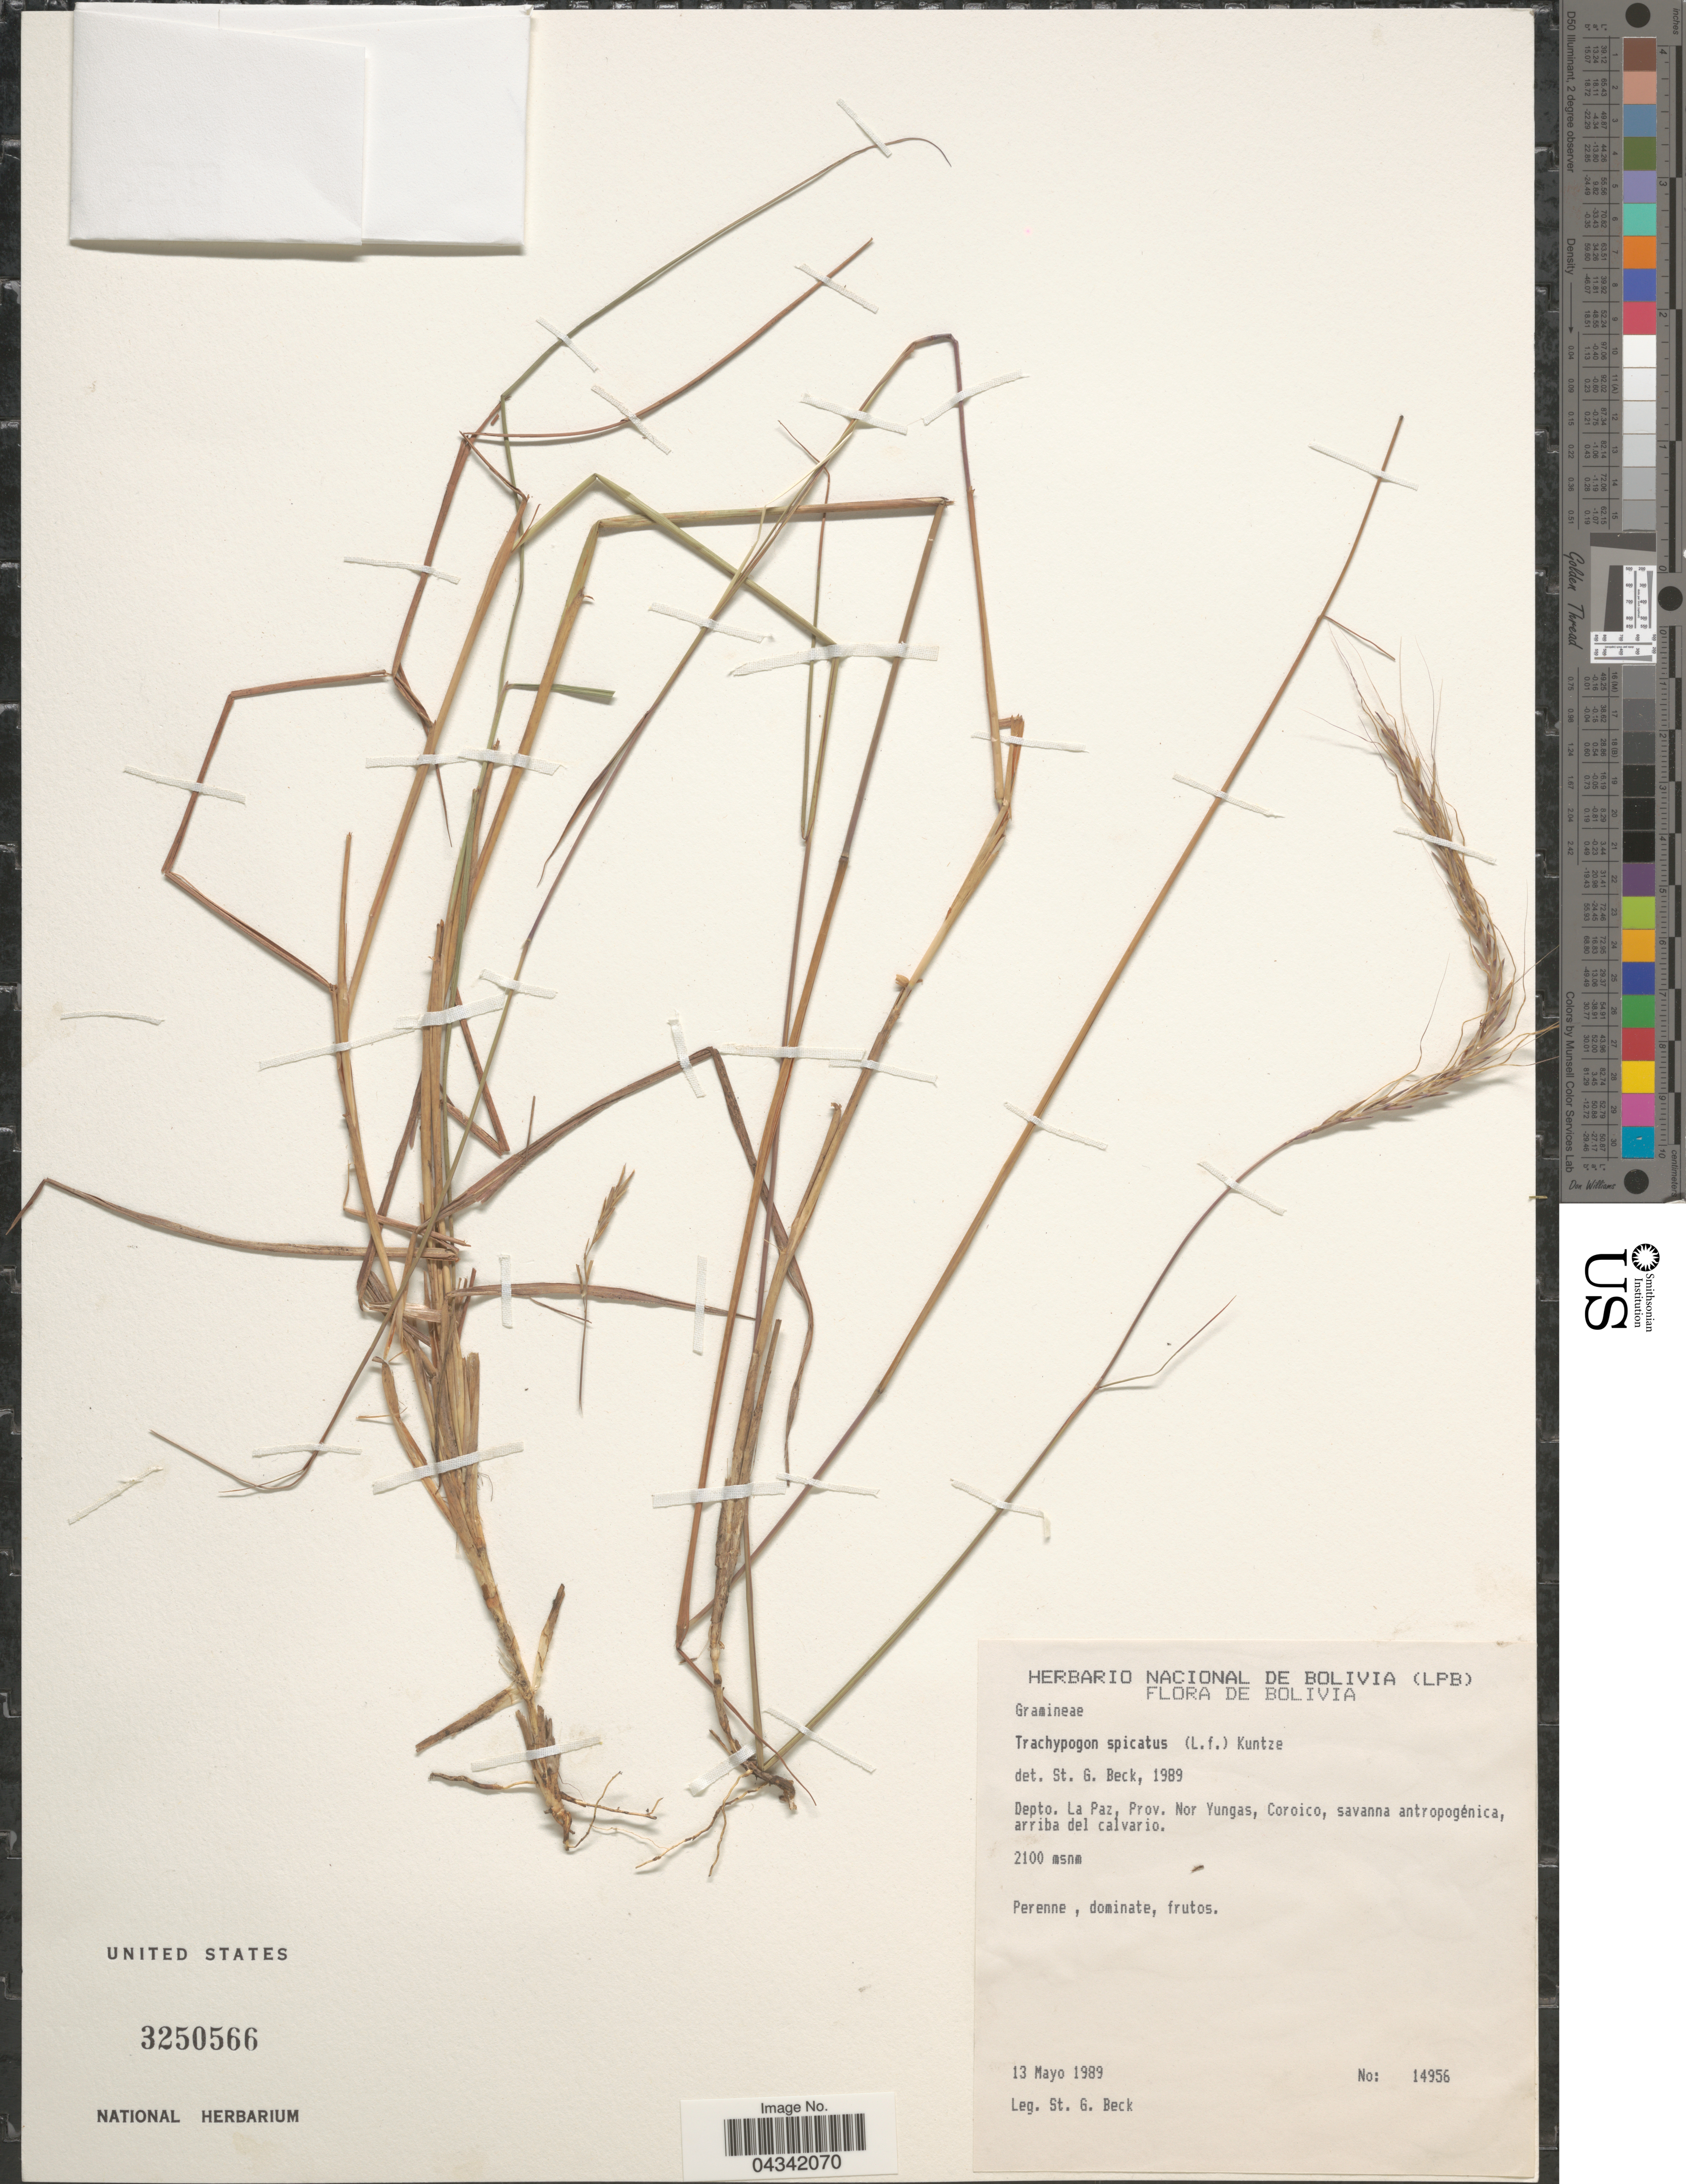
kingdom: Plantae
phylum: Tracheophyta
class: Liliopsida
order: Poales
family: Poaceae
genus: Trachypogon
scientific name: Trachypogon spicatus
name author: (L. f.) Kuntze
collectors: S. G. Beck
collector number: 14956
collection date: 1989-05-13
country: Bolivia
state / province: La Paz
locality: Depto. La Paz, Prov. Nor Yungas, Coroico.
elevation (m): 2100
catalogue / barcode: US 3250566